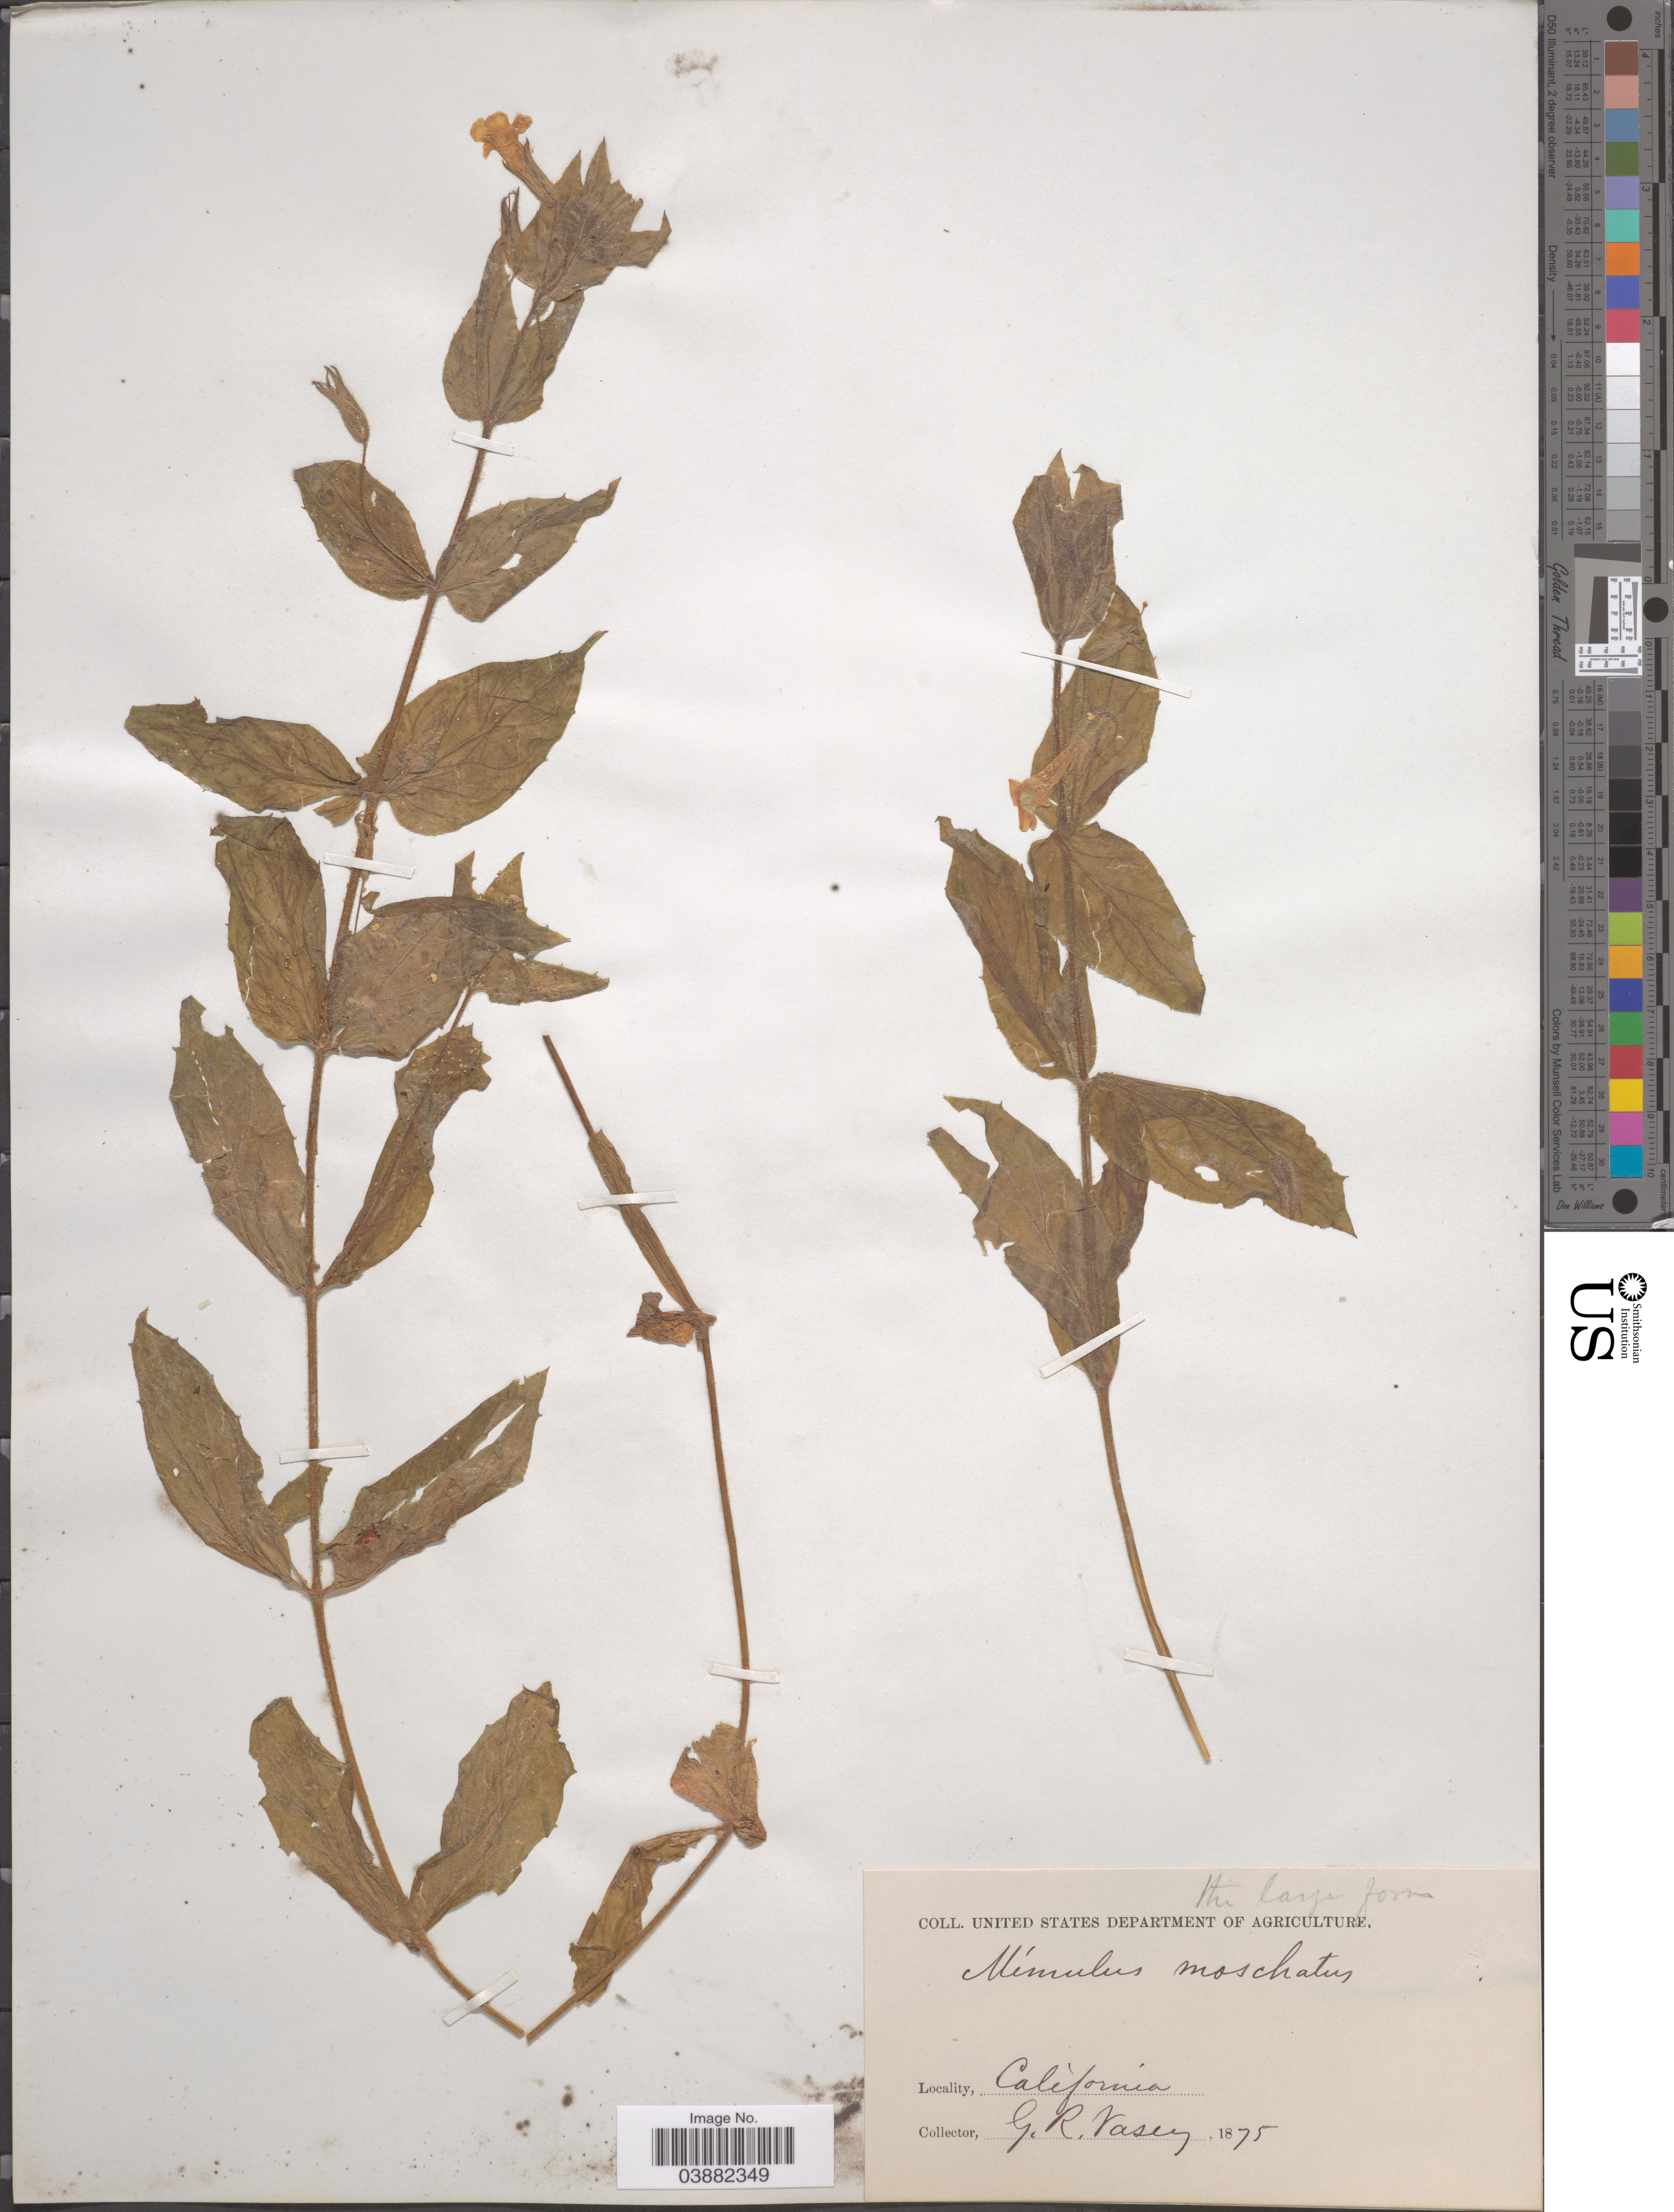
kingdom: Plantae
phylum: Tracheophyta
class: Magnoliopsida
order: Lamiales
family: Phrymaceae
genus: Mimulus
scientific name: Mimulus moschatus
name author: Douglas ex Lindl.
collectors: G. R. Vasey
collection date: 1875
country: United States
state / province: California